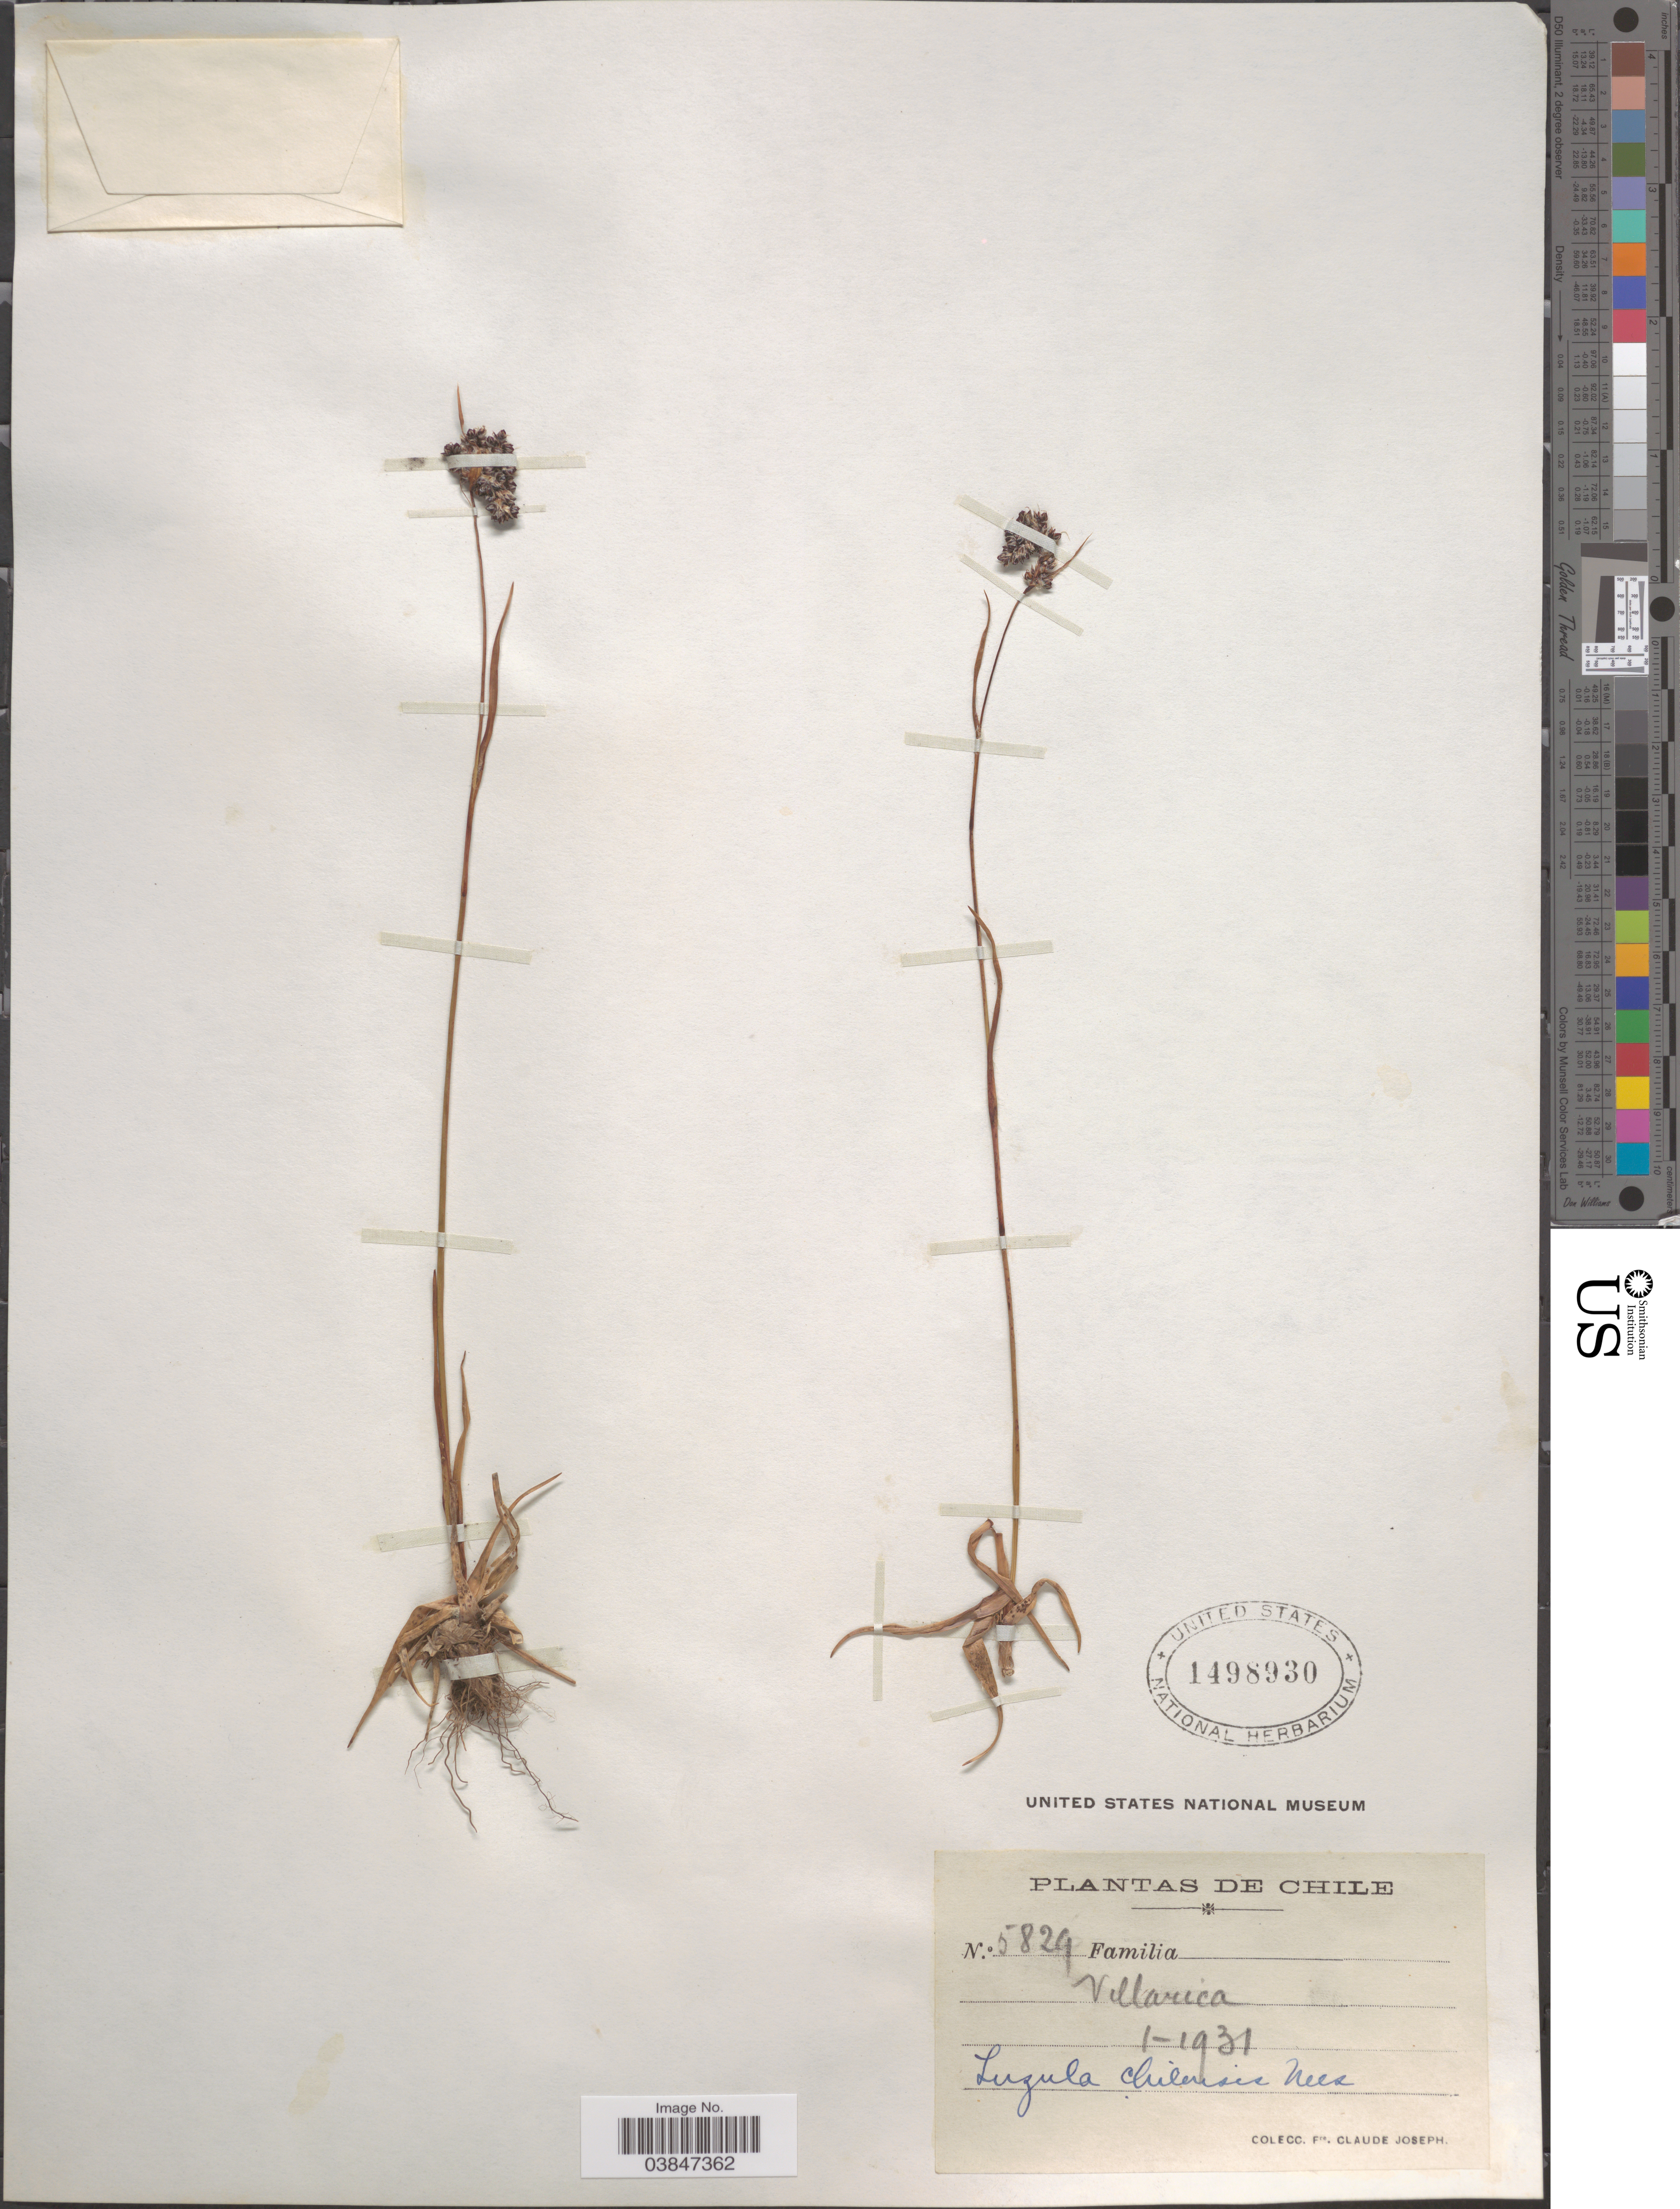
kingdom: Plantae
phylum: Tracheophyta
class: Liliopsida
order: Poales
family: Juncaceae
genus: Luzula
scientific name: Luzula chilensis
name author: Nees & Meyen ex Kunth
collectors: Bro. Claude-Joseph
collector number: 5829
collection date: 1931-01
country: Chile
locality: Villarica.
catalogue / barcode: US 1498930